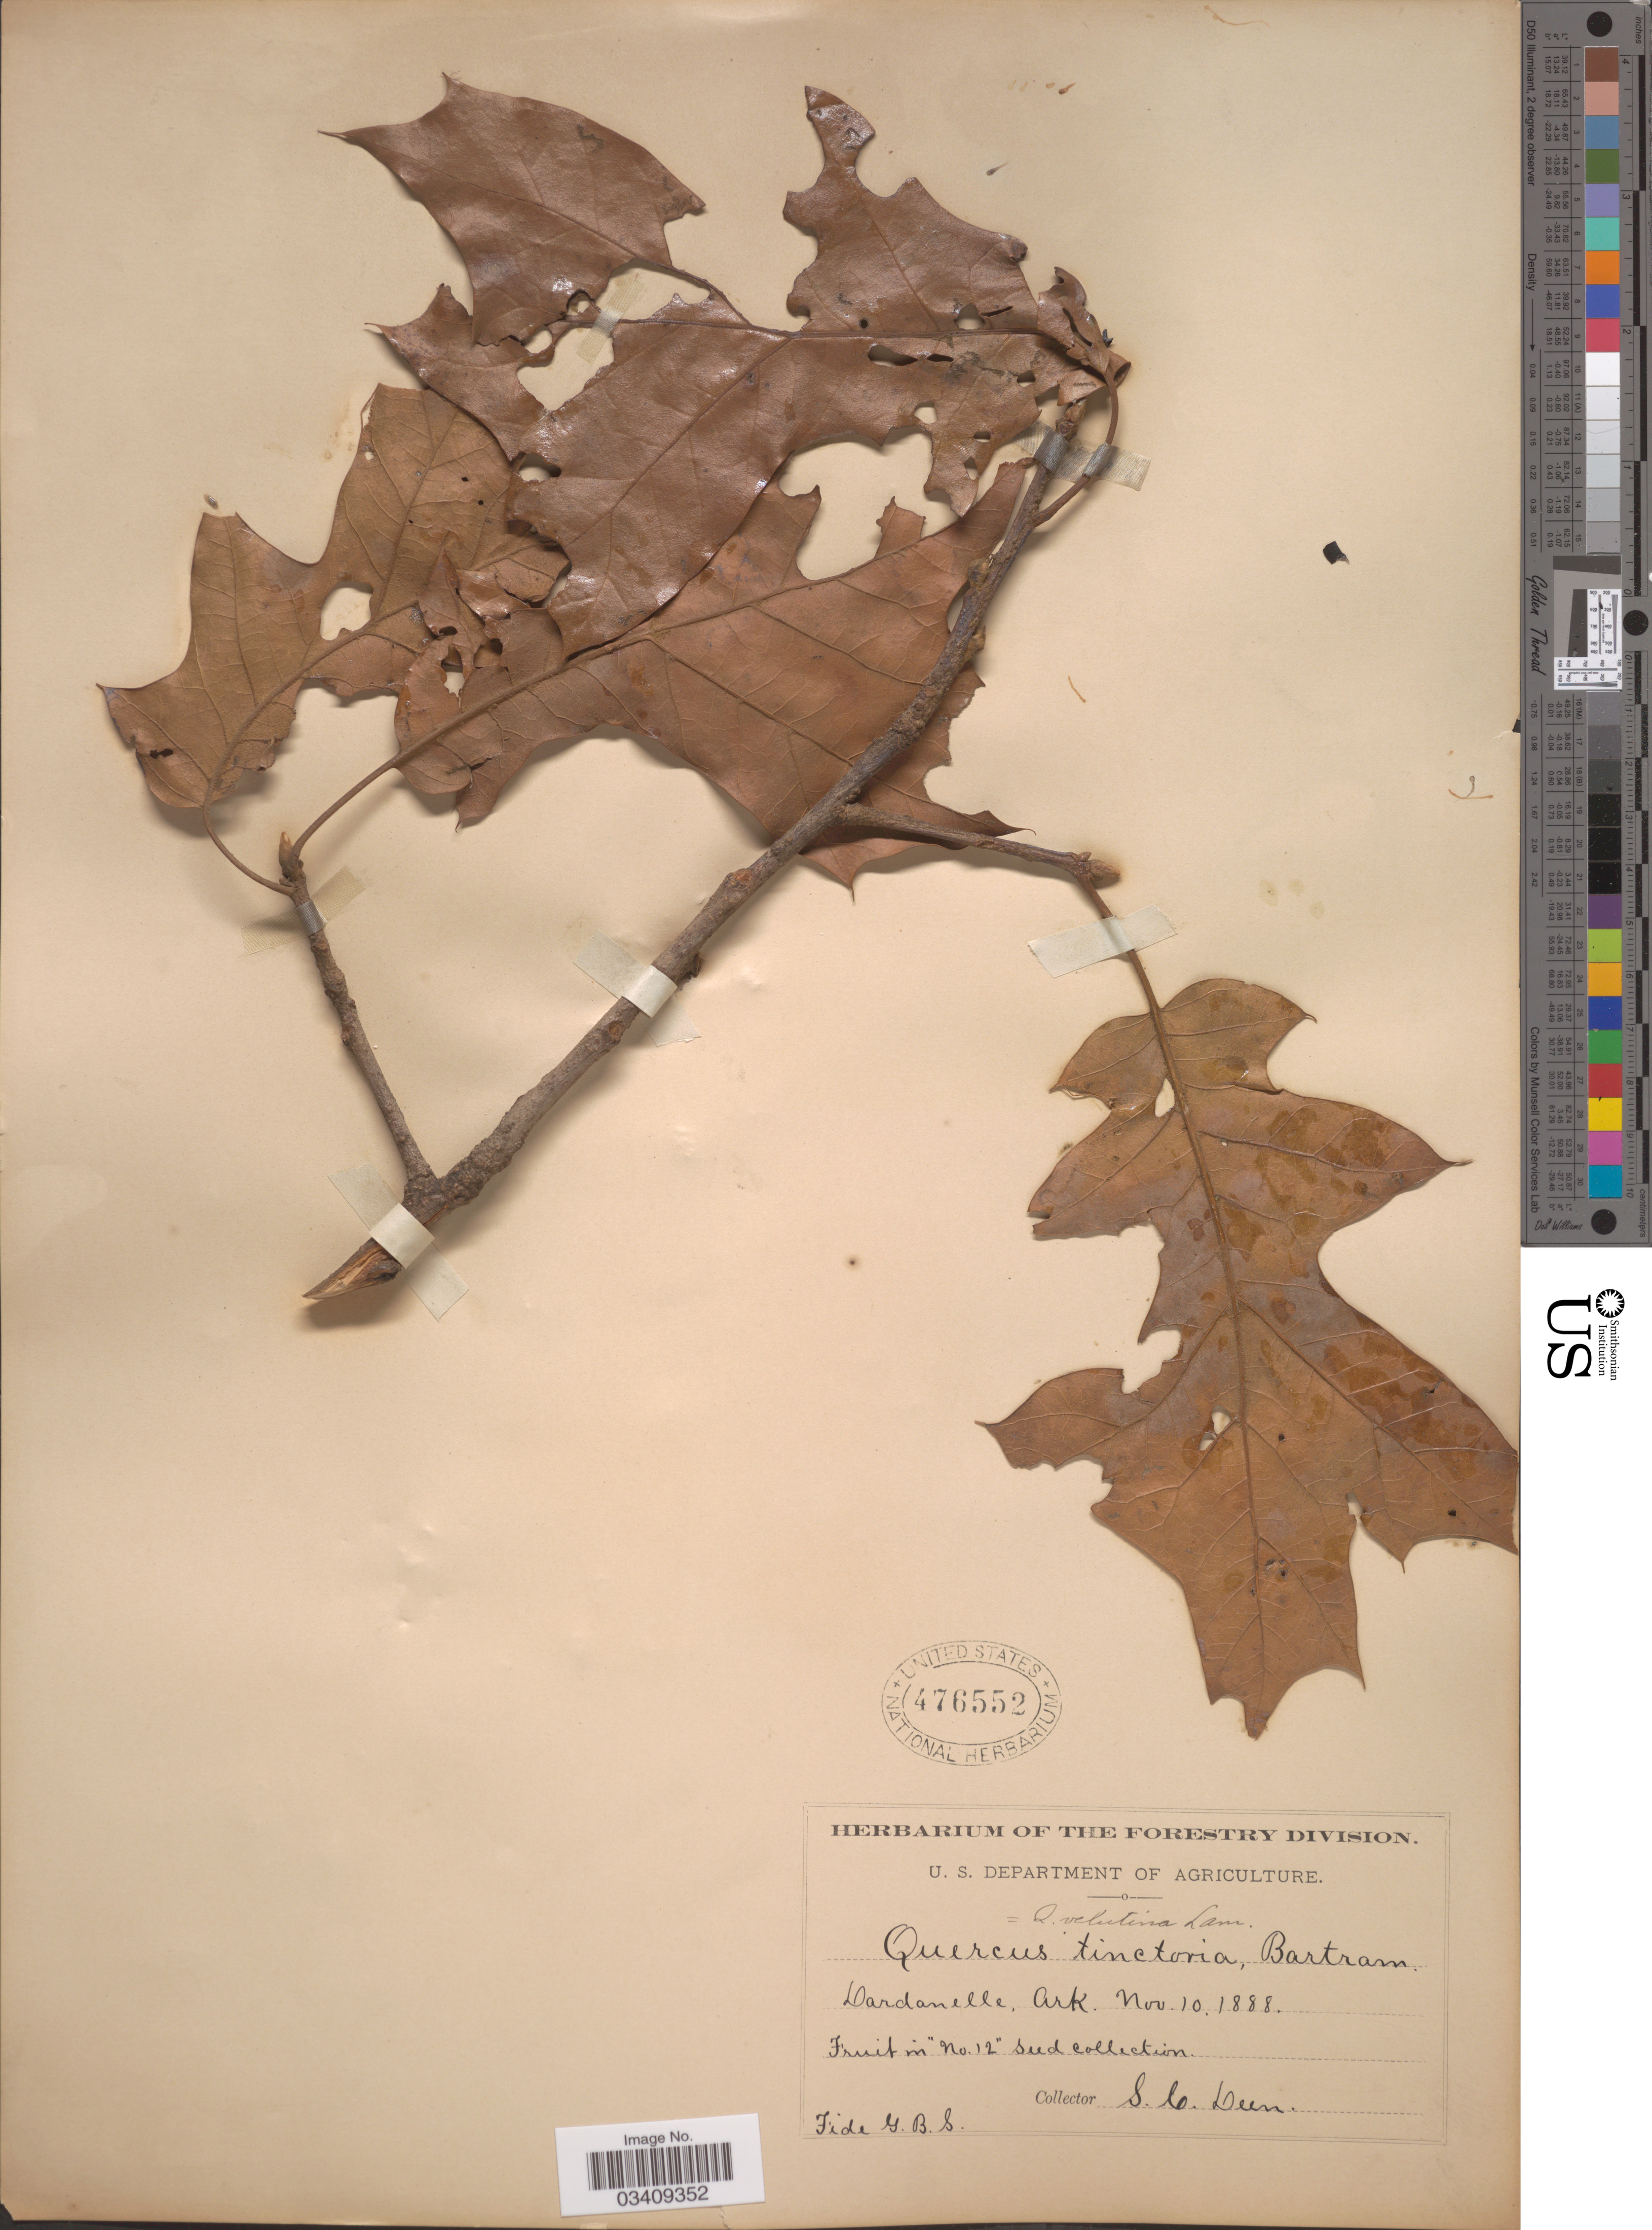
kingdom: Plantae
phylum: Tracheophyta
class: Magnoliopsida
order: Fagales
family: Fagaceae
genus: Quercus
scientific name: Quercus velutina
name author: Lam.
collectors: S. Deen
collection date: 1888-11-10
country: United States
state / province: Arkansas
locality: Dardanelle.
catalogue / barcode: US 476552